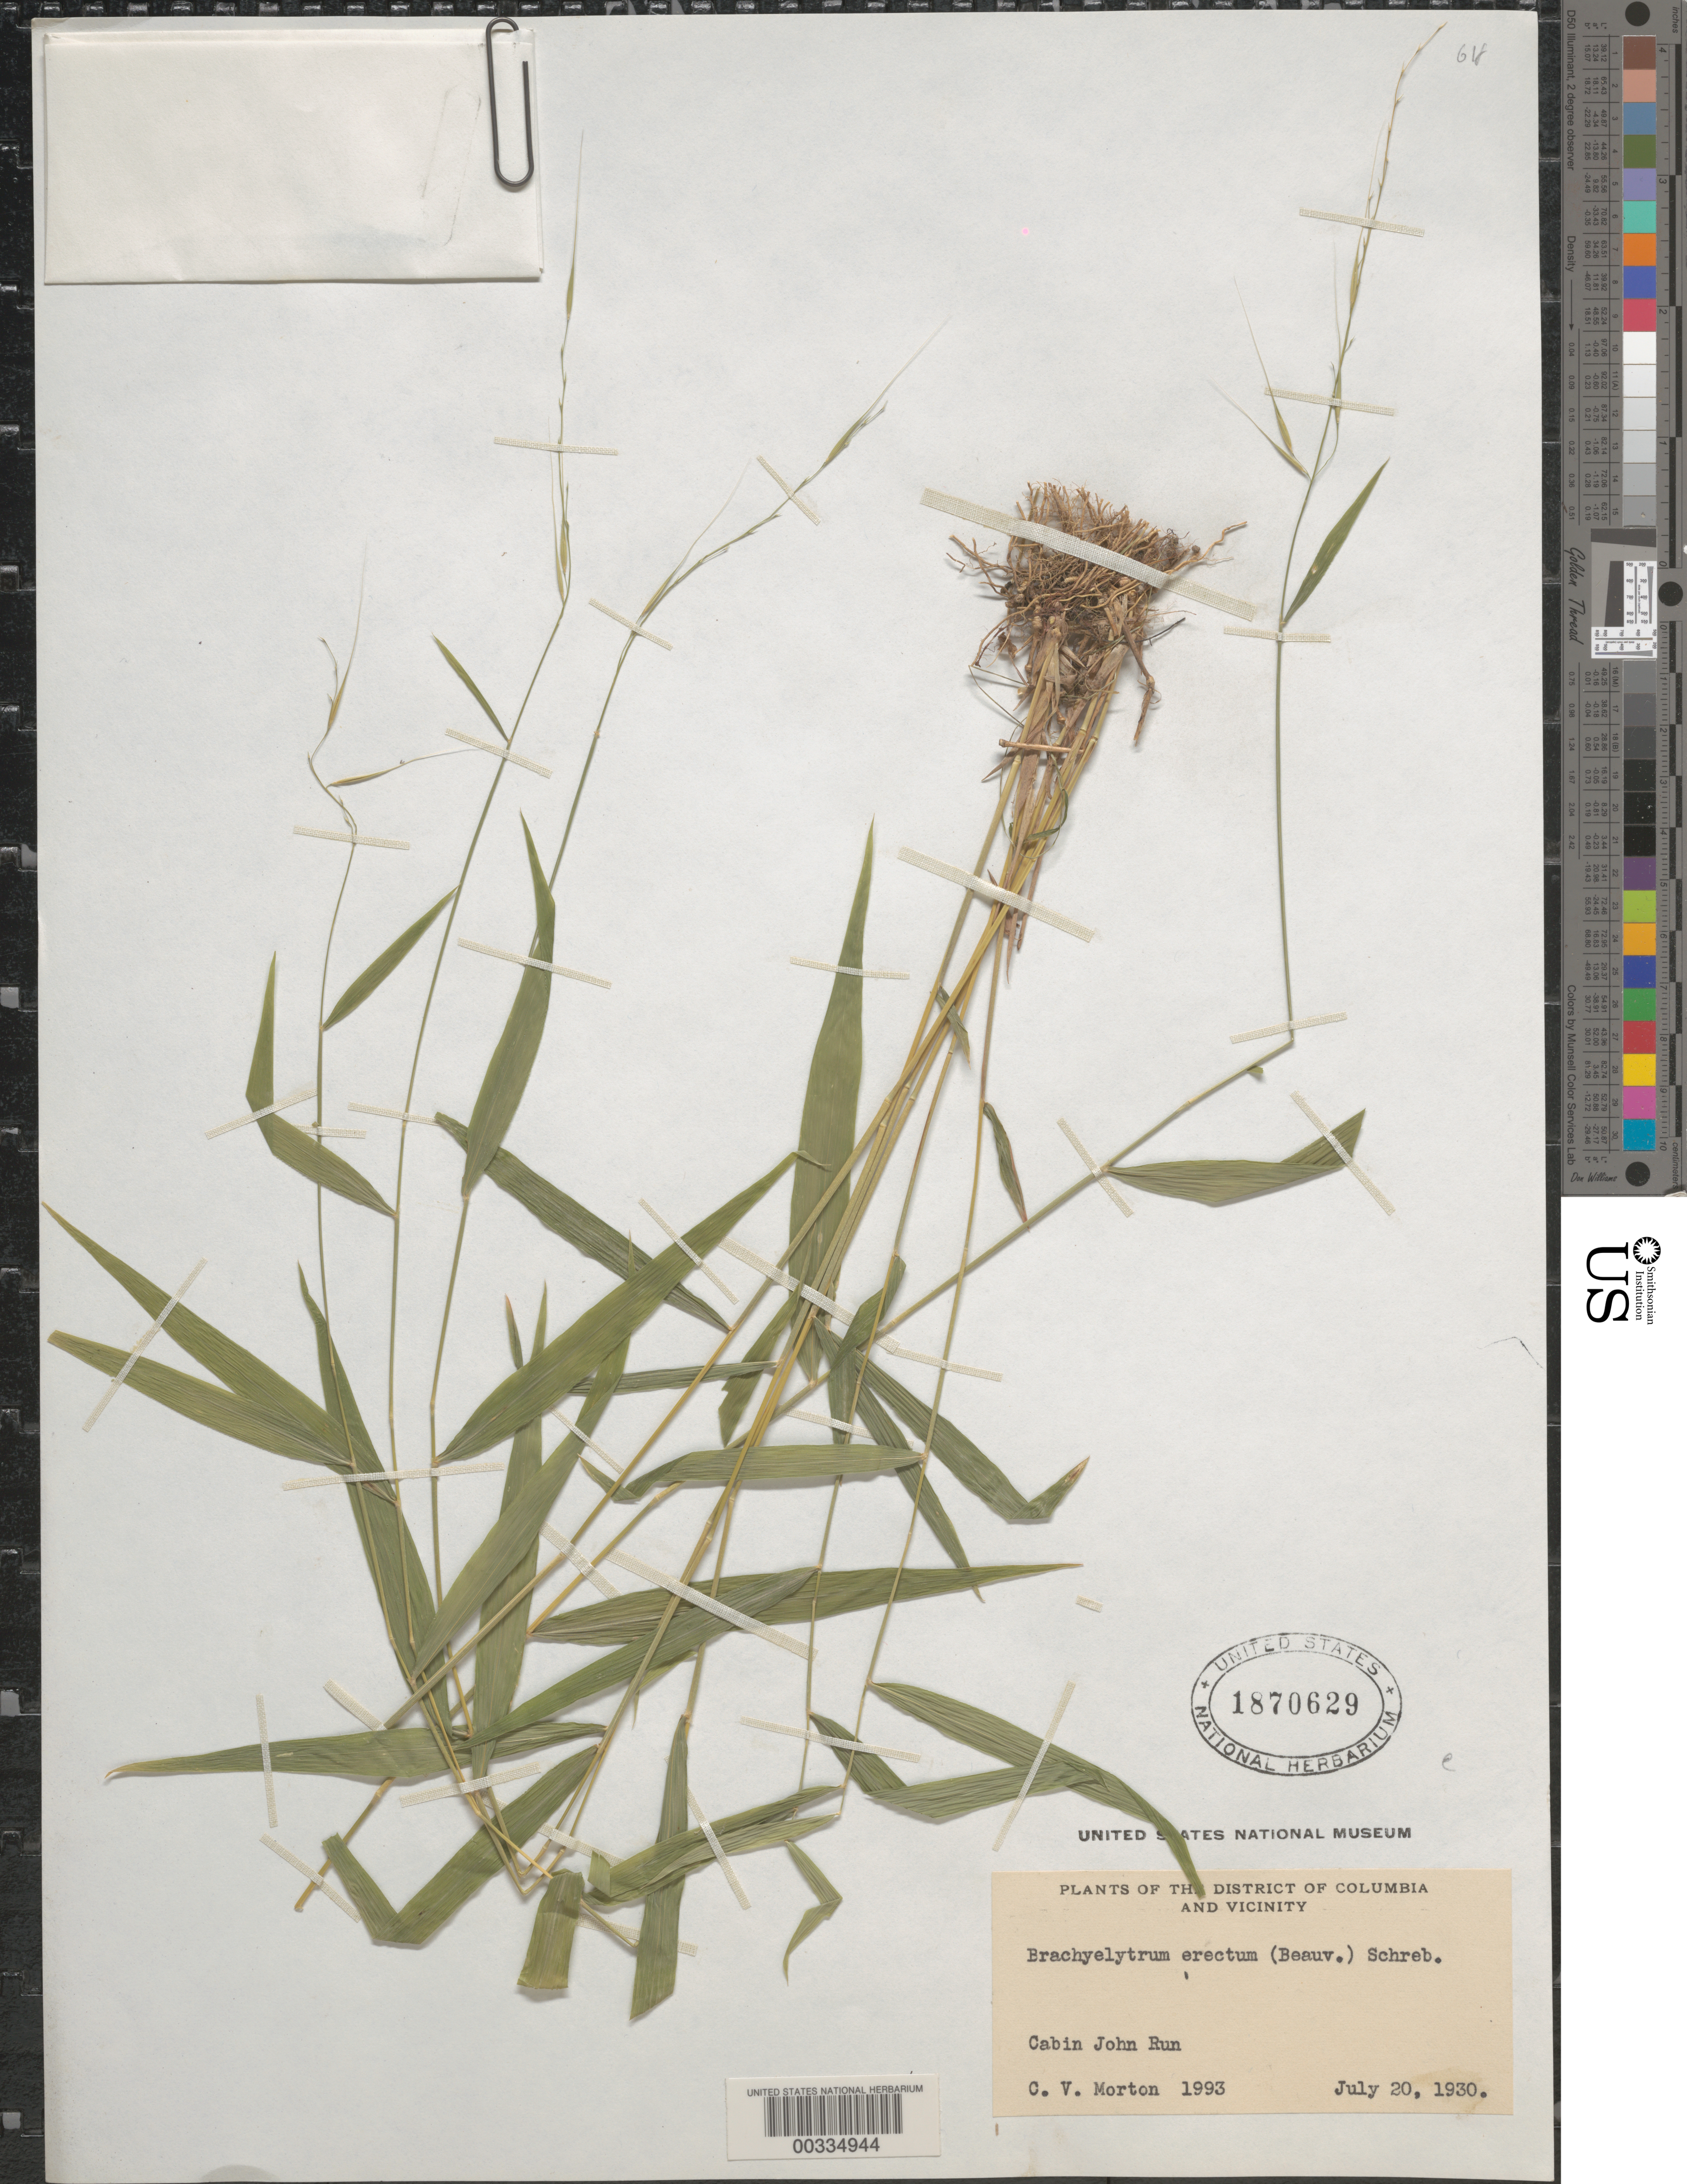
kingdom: Plantae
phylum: Tracheophyta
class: Liliopsida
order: Poales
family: Poaceae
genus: Brachyelytrum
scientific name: Brachyelytrum erectum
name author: (Schreb.) P. Beauv.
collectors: C. V. Morton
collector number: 1993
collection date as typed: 20 Jul 1930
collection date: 1930-07-20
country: United States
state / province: Maryland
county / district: Montgomery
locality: Cabin John Run C. & O. Canal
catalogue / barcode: US 1870629